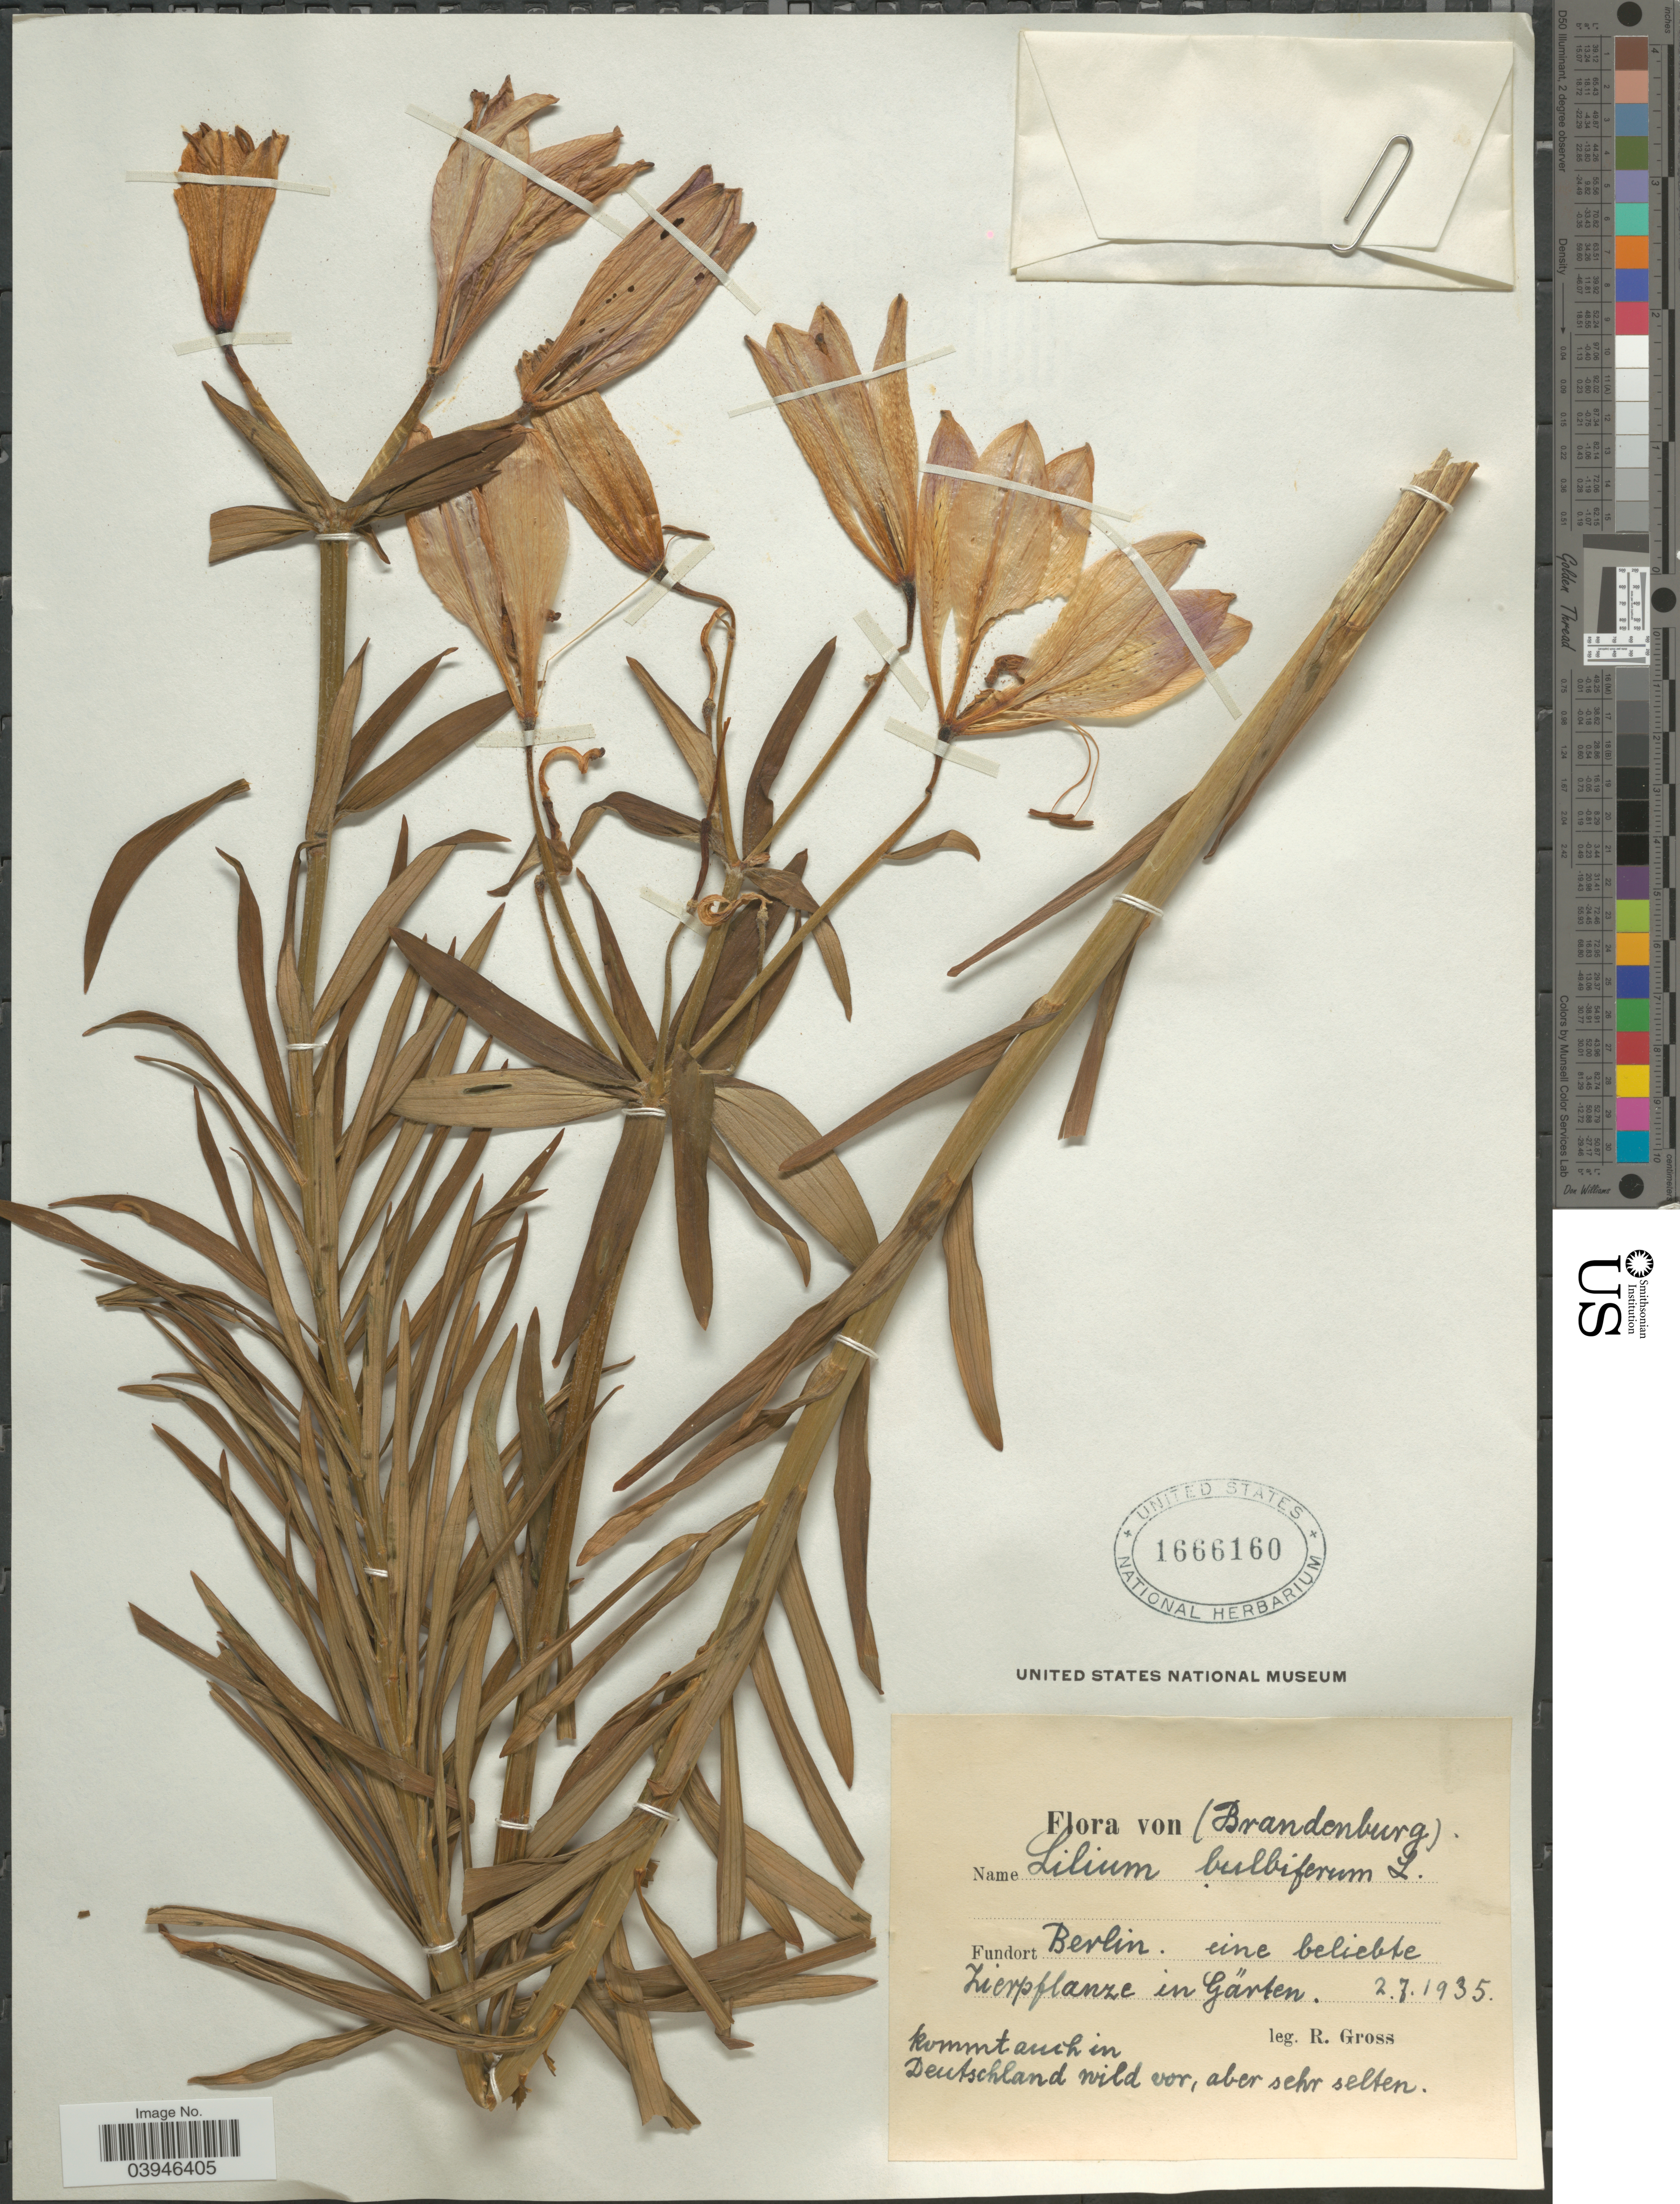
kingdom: Plantae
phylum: Tracheophyta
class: Liliopsida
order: Liliales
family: Liliaceae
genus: Lilium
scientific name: Lilium bulbiferum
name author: L.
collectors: R. Gross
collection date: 1935-07-02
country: Germany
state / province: Berlin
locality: Brandenburg. Eine beliebte [interpreted] Zierpflanze in Gärten.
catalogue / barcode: US 1666160